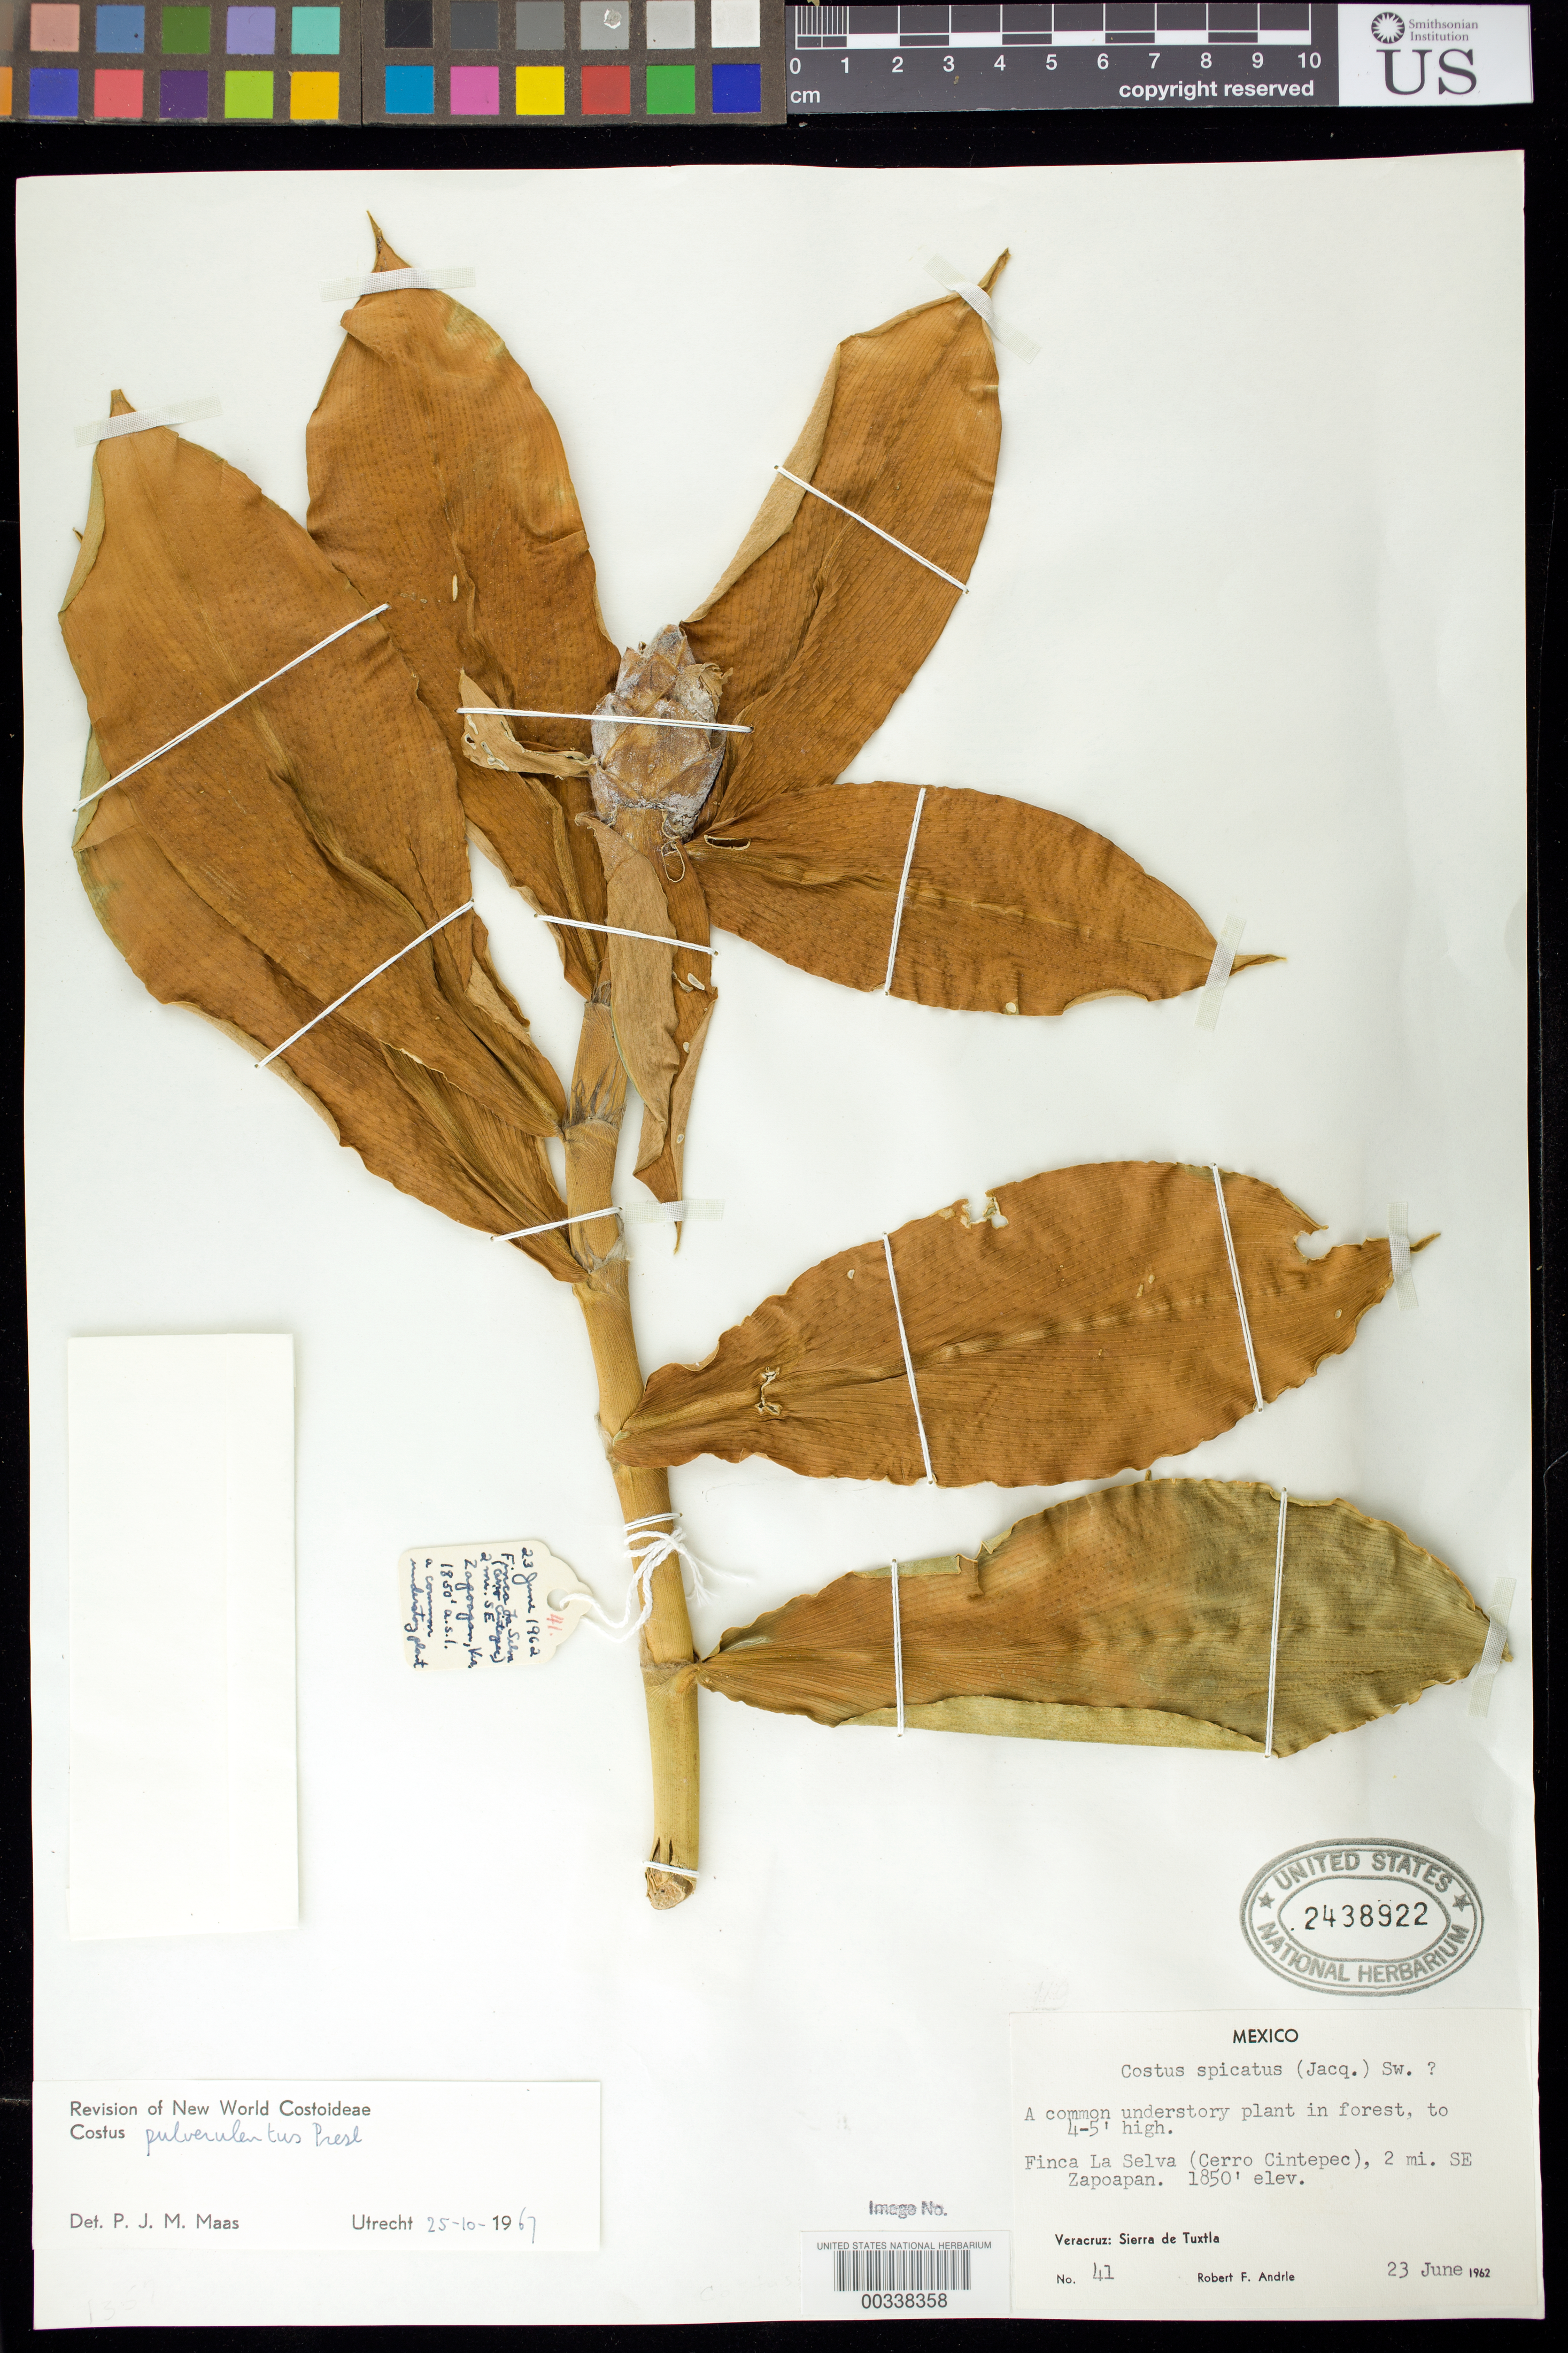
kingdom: Plantae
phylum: Tracheophyta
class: Liliopsida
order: Zingiberales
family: Costaceae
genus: Costus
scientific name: Costus pulverulentus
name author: C. Presl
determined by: Maas, Paul J. M.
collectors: R. Andrie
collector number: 41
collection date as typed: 23 Jun 1962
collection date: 1962-06-23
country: Mexico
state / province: Veracruz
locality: Finca la selva (cerro cintepec), 2 mi se zapoapan, sierra de Tuxtla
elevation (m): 564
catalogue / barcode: US 2438922